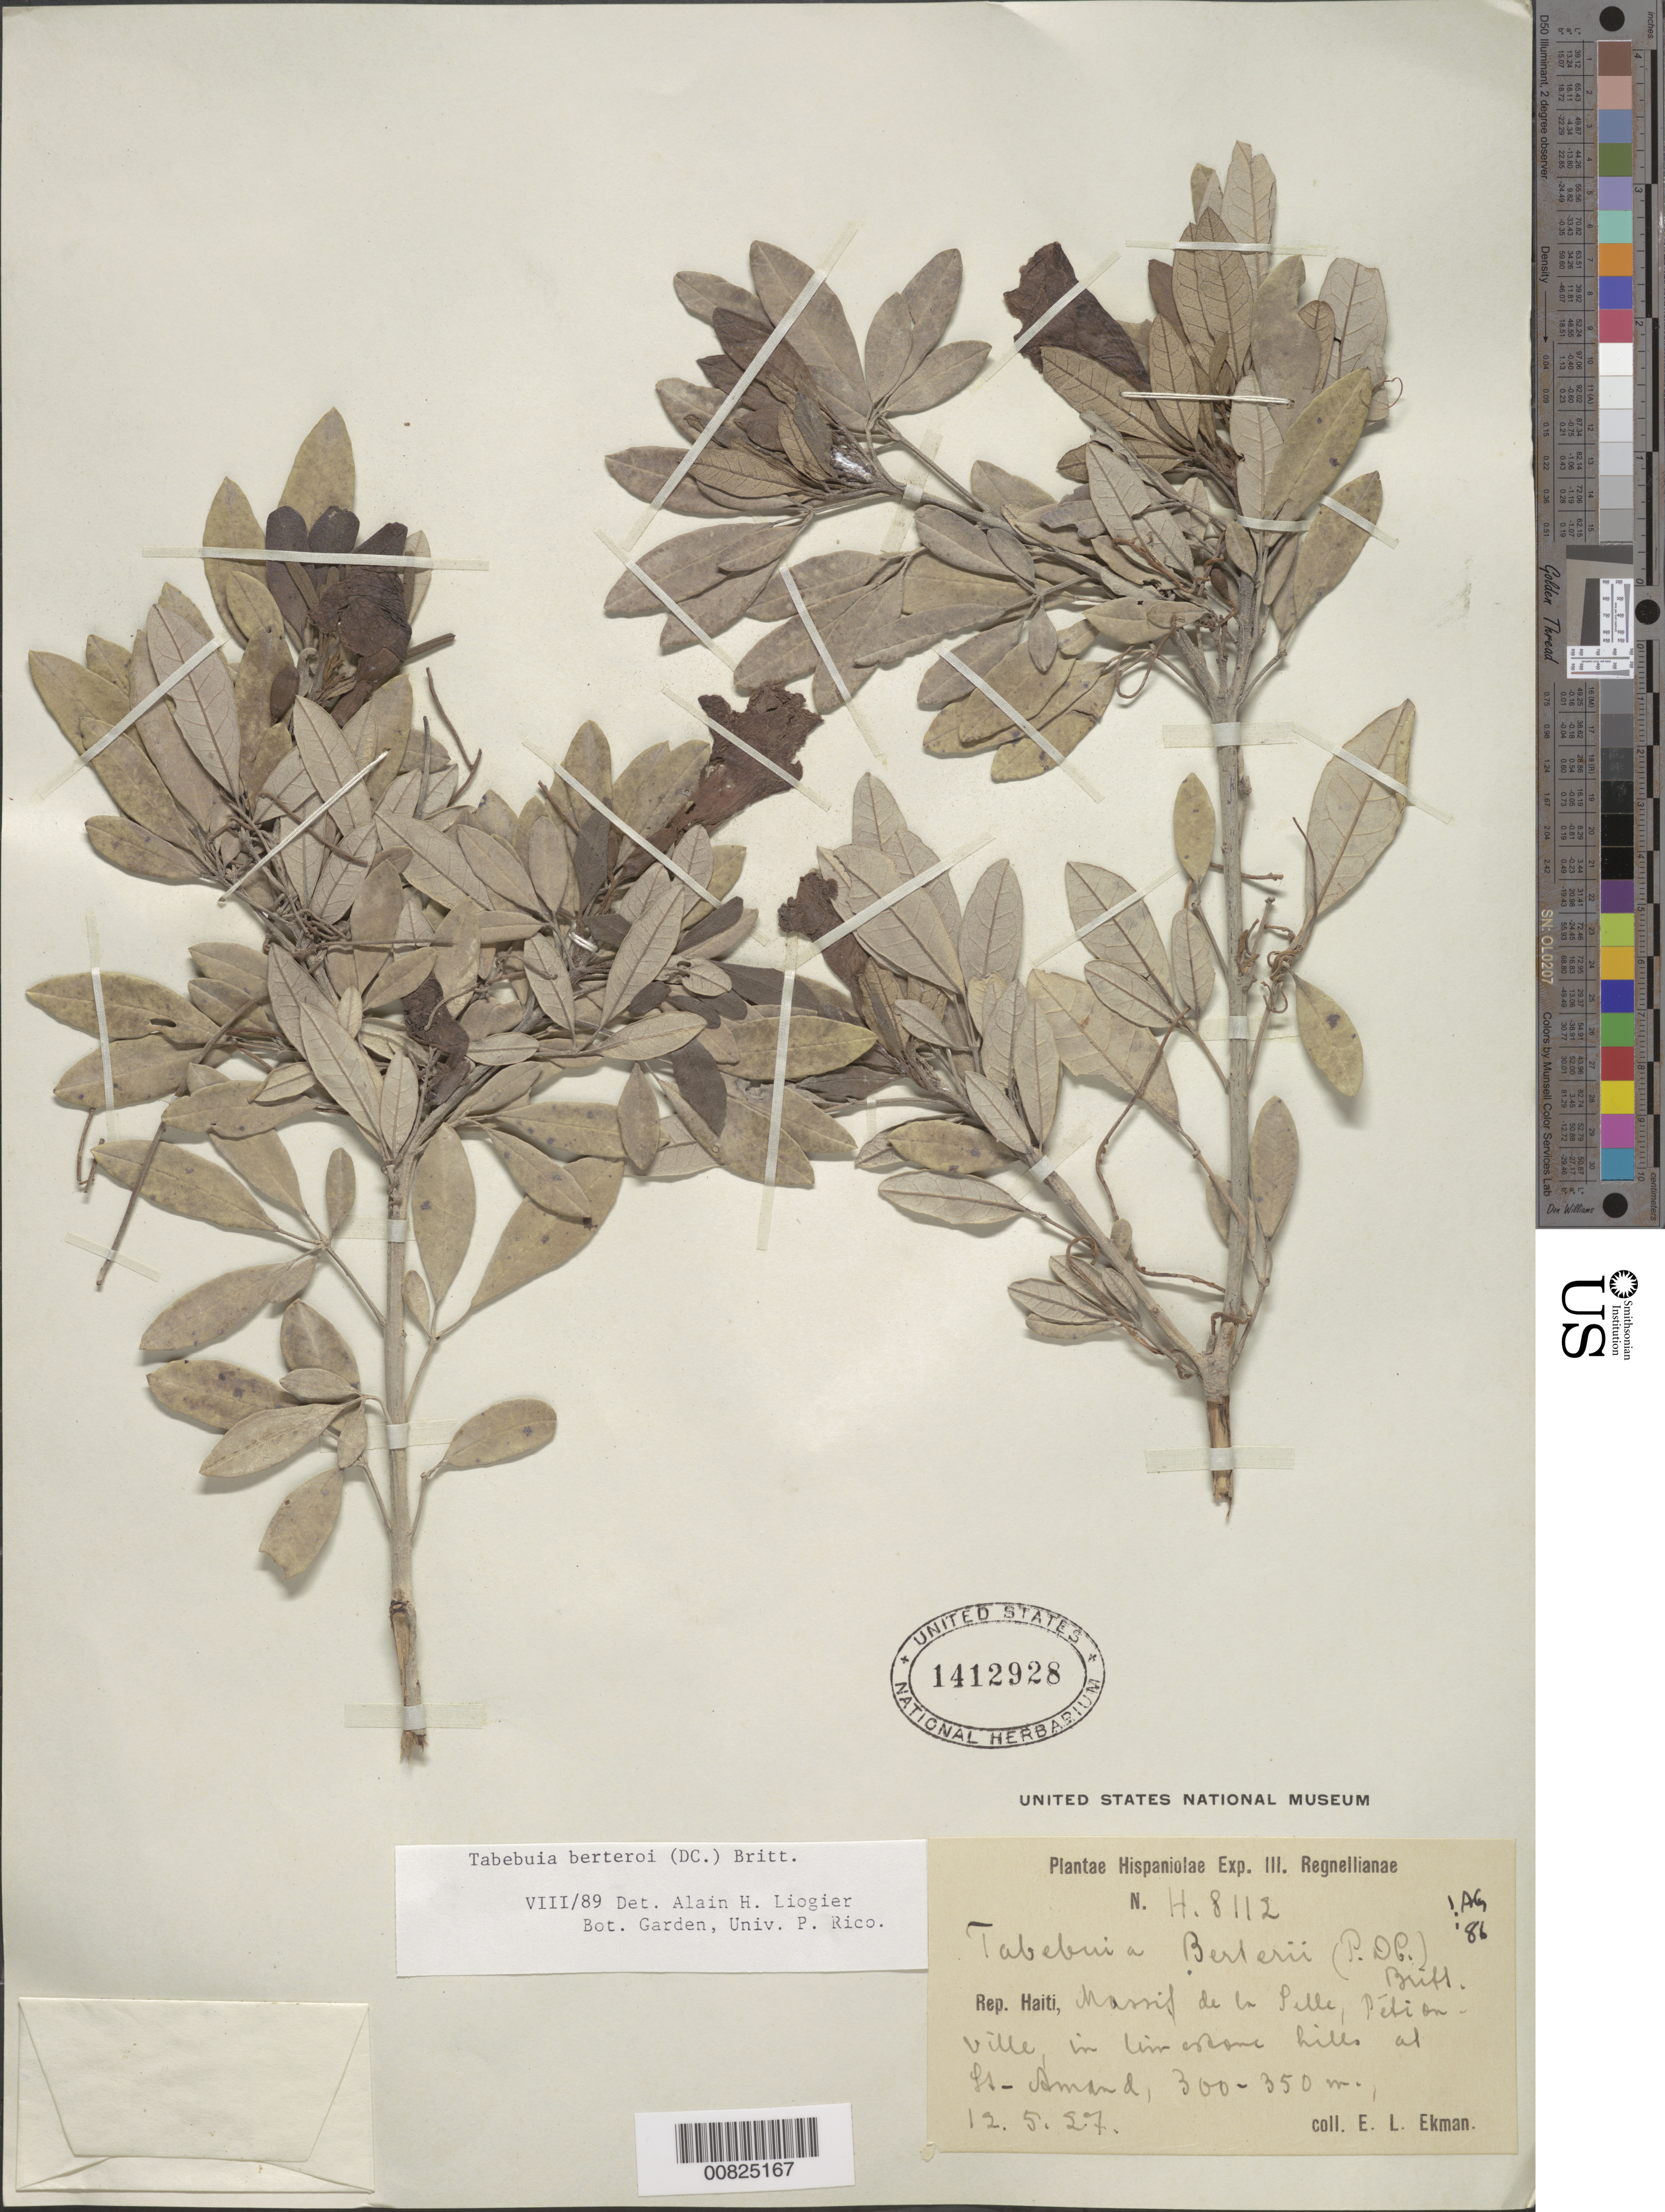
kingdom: Plantae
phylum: Tracheophyta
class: Magnoliopsida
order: Lamiales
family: Bignoniaceae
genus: Tabebuia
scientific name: Tabebuia berteroi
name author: (DC.) Britton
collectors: E. L. Ekman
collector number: H 8112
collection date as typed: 12 May 1927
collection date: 1927-05-12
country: Haiti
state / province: Ouest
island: Hispaniola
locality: Massif de la Selle, Pétionville, at Ft-Amand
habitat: On limestone hill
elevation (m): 300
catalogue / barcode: US 1412928